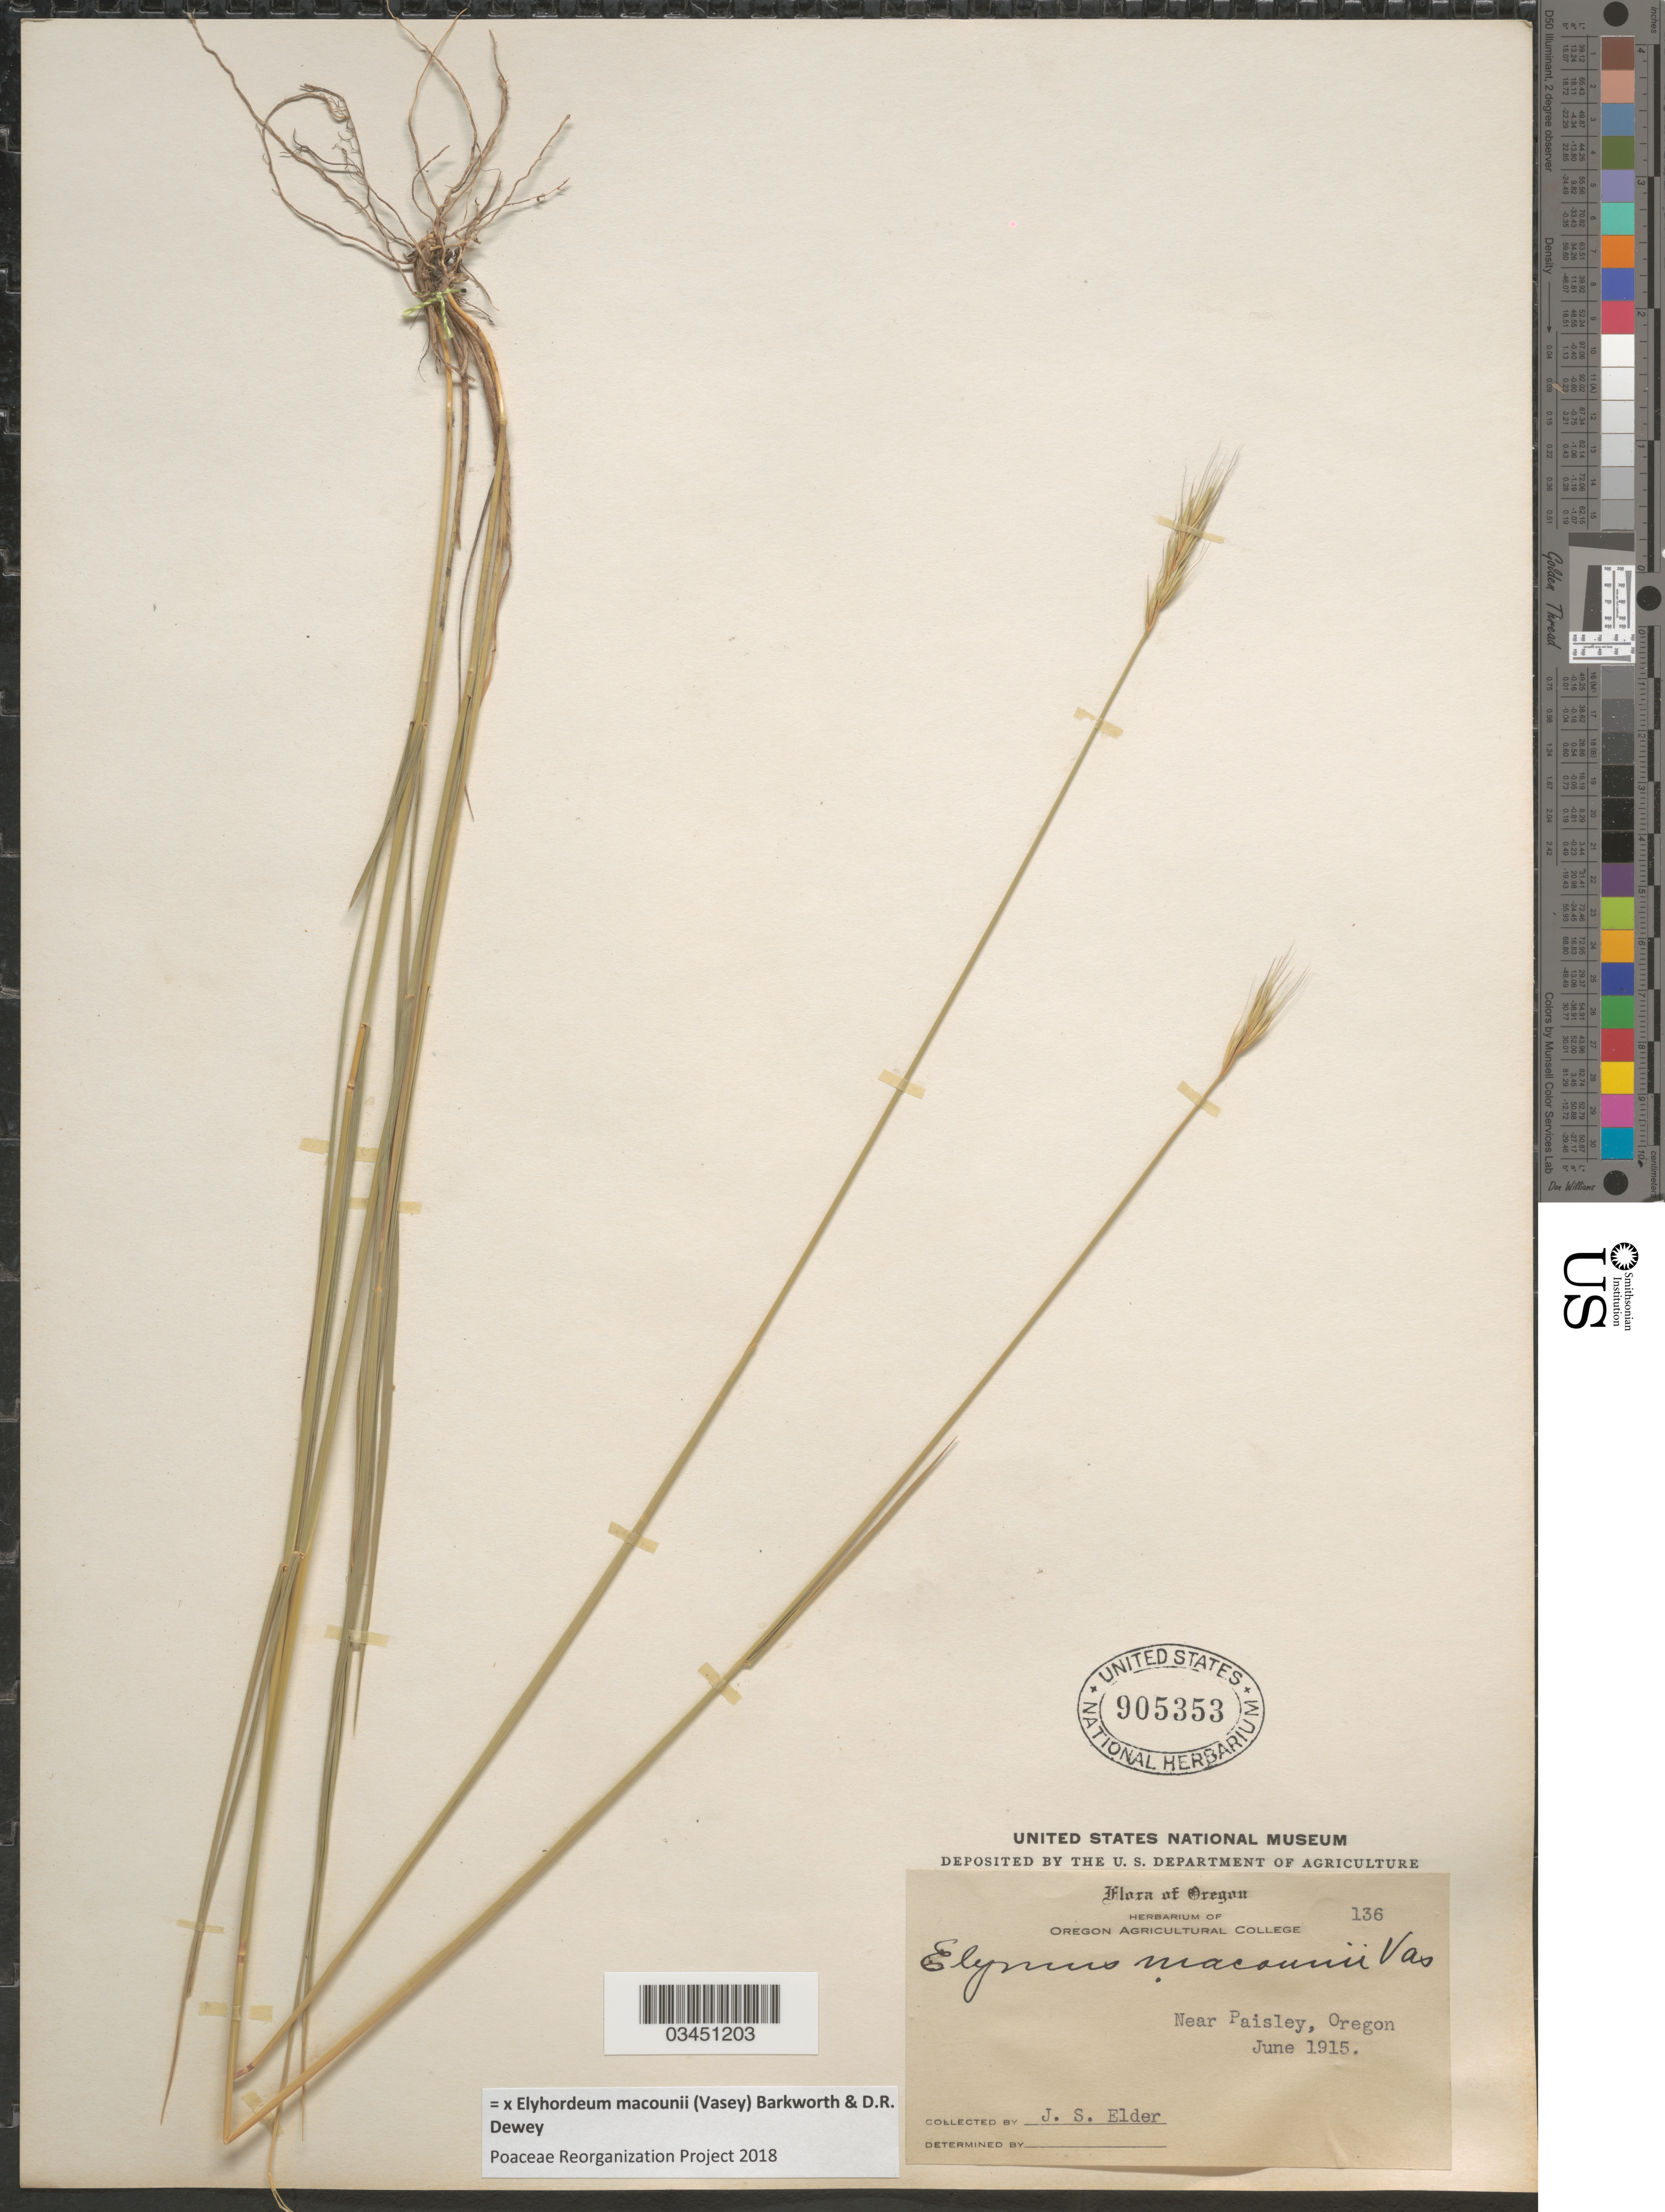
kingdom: Plantae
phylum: Tracheophyta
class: Liliopsida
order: Poales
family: Poaceae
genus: Elyhordeum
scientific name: x Elyhordeum macounii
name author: (Vasey) Barkworth & Dewey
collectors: J. Elder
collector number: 136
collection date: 1915-06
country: United States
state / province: Oregon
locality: Near Paisley.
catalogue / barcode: US 905353